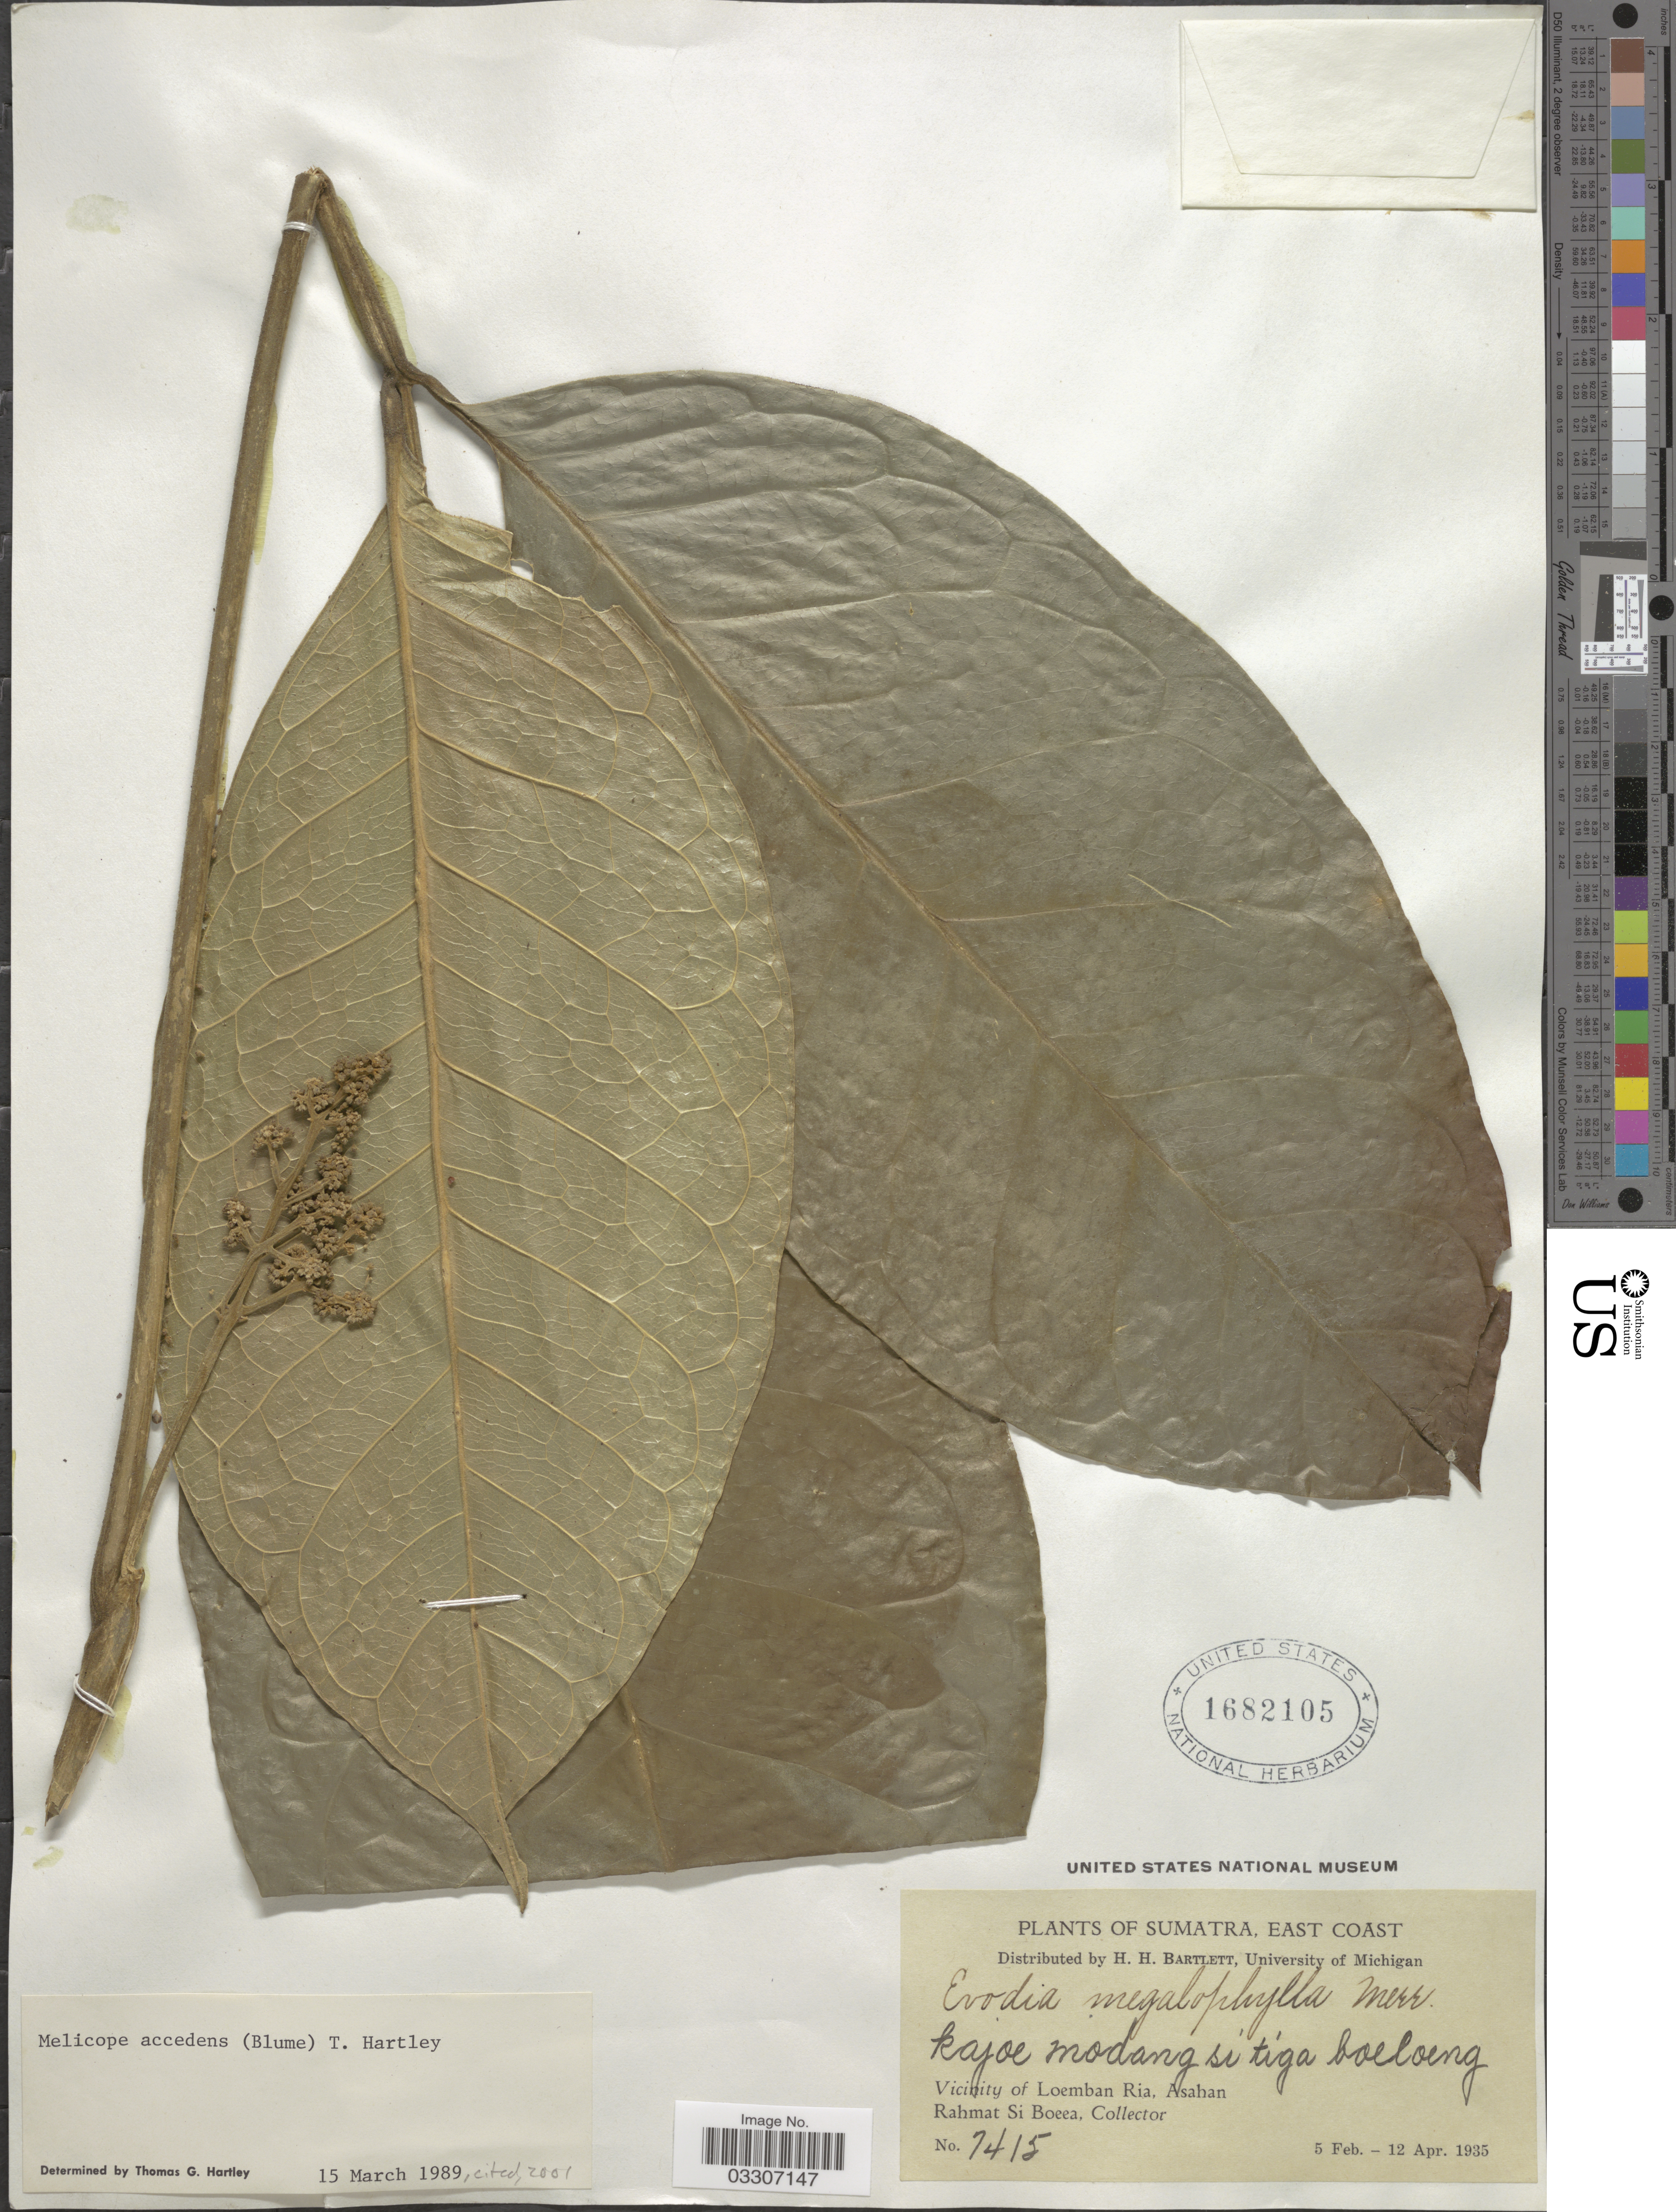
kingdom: Plantae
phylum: Tracheophyta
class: Magnoliopsida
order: Sapindales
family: Rutaceae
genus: Melicope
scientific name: Melicope accedens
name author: (Blume) T.G. Hartley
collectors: Rahmat Si Boeea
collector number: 7415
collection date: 1935-02-05/1935-04-12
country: Indonesia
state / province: Sumatra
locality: East Coast. Vicinity of Loemban Ria, Asahan.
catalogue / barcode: US 1682105